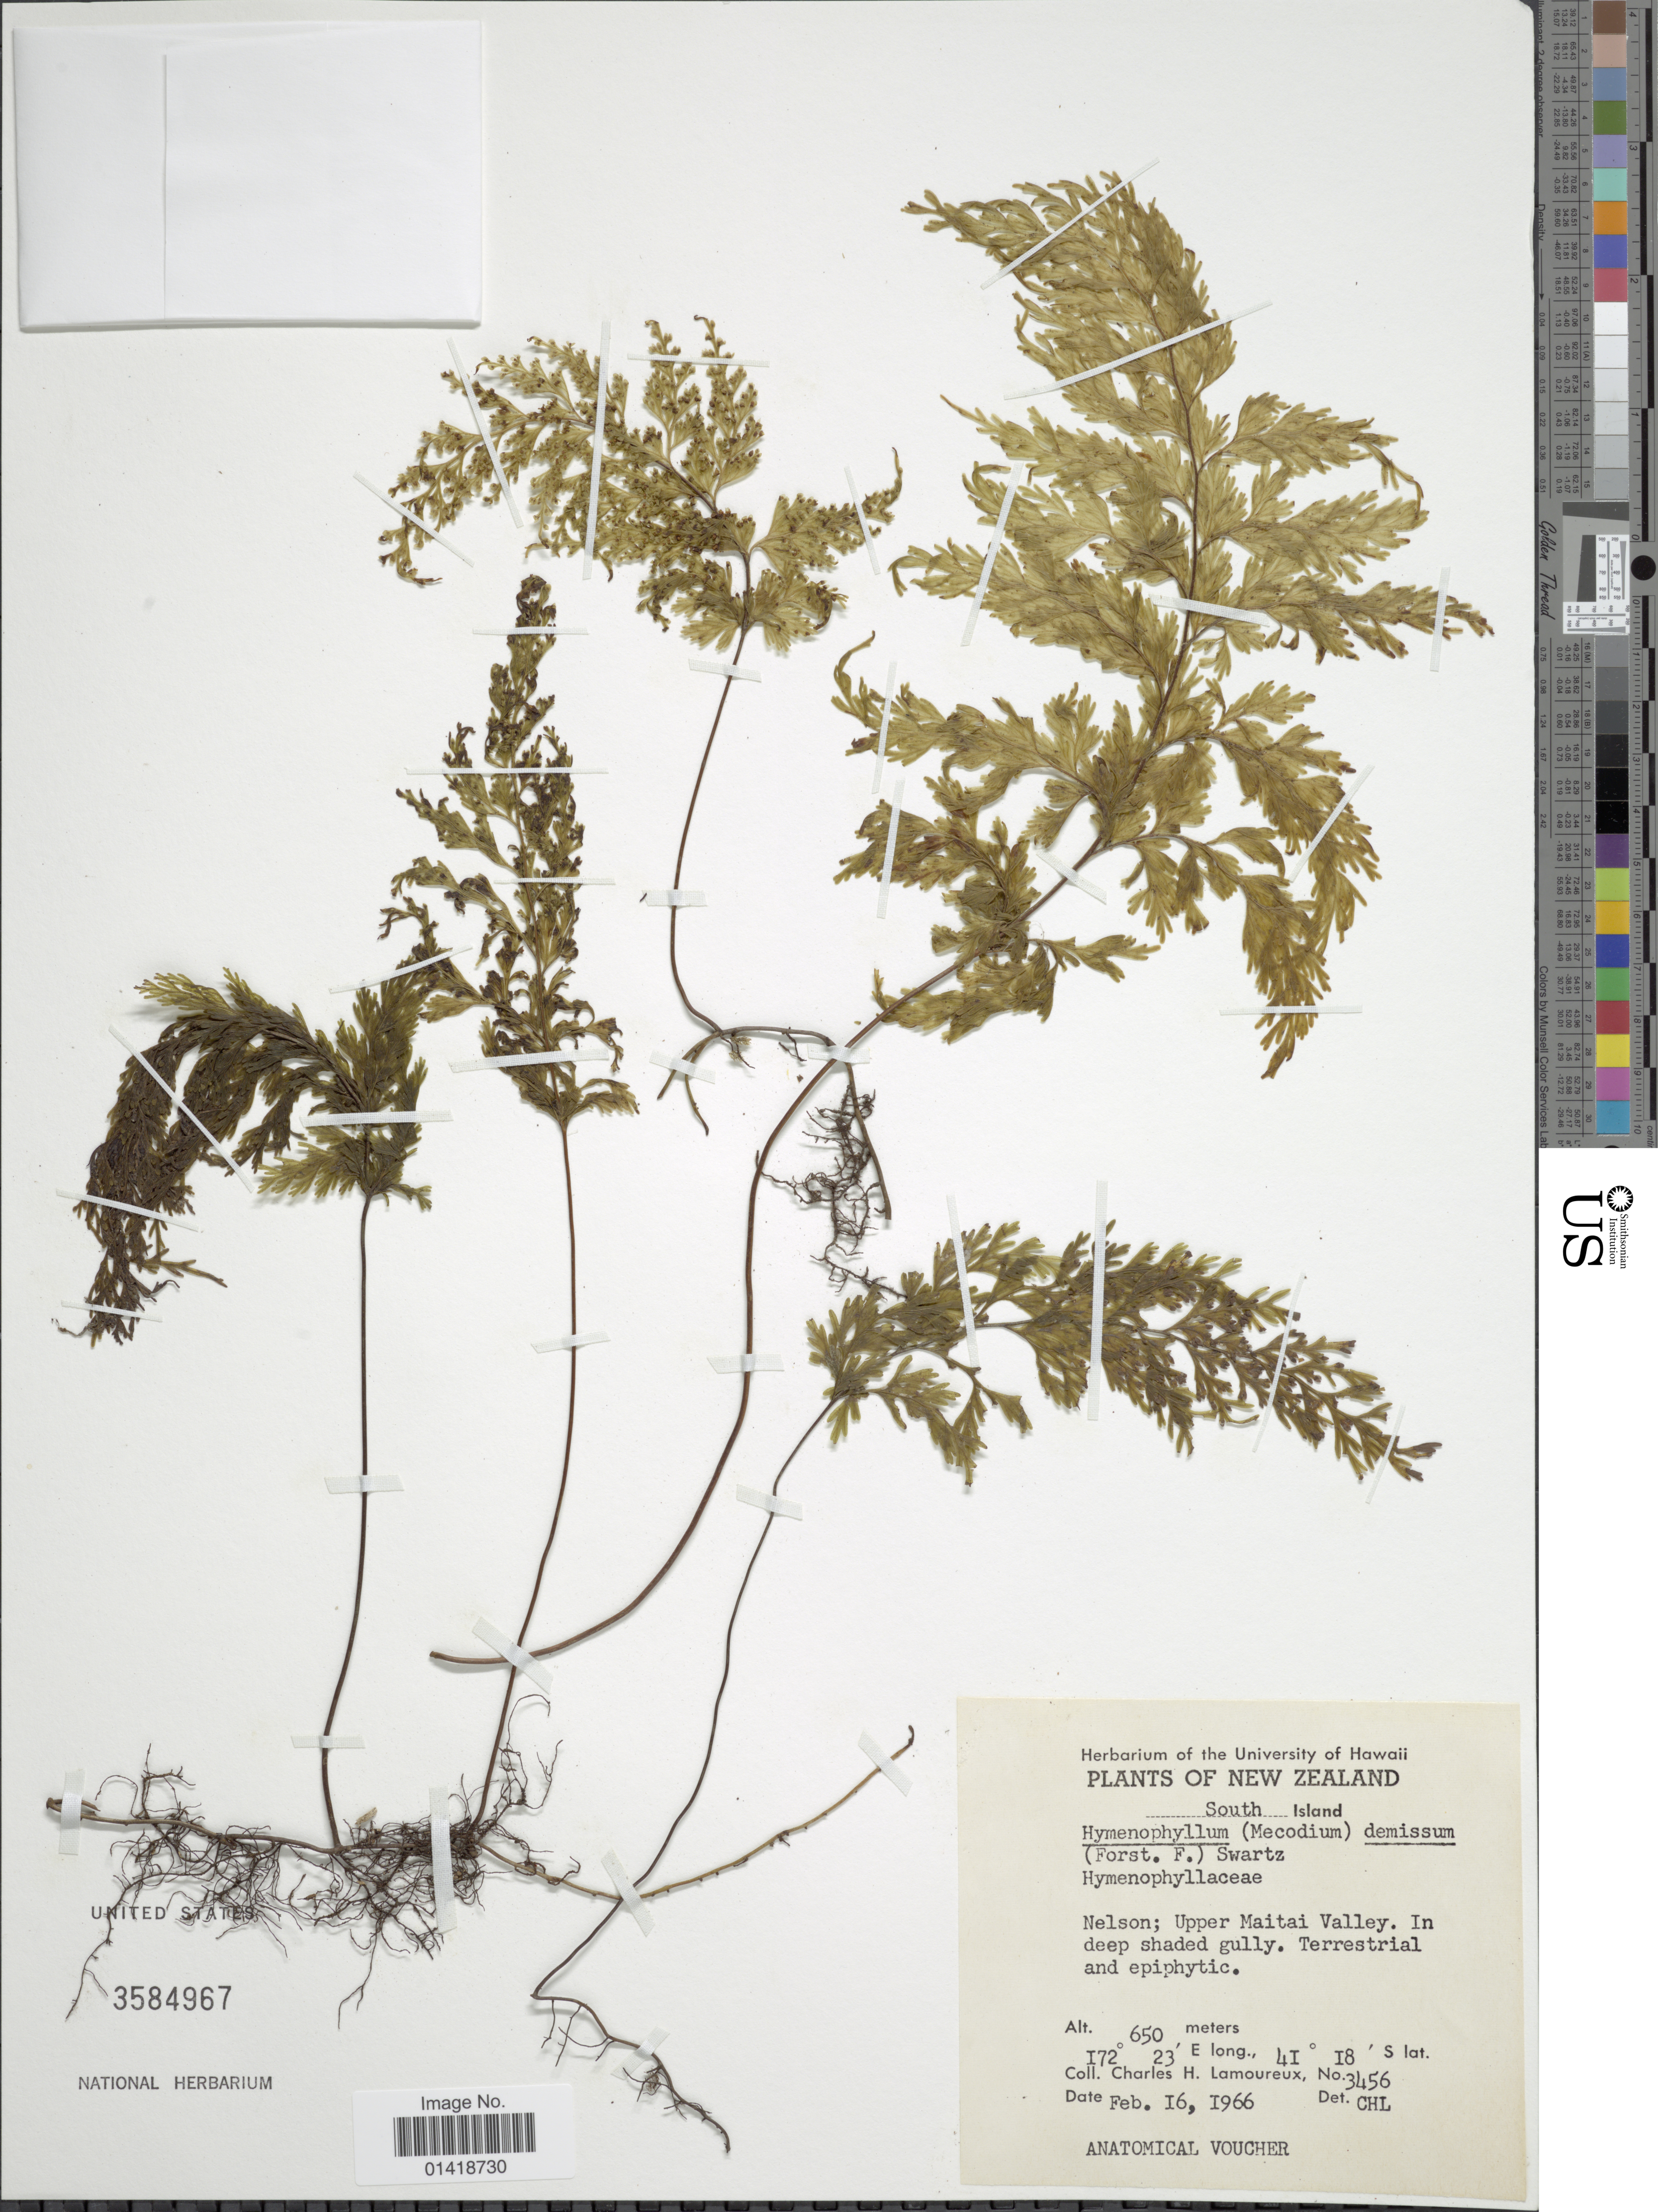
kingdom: Plantae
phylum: Tracheophyta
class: Polypodiopsida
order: Hymenophyllales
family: Hymenophyllaceae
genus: Hymenophyllum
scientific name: Hymenophyllum demissum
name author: Sw.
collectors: C. H. Lamoureux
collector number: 3456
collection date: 1966-02-16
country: New Zealand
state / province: Nelson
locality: Nelson; Upper Maitai Valley. In deep shaded gully. Terrestrial and Epiphyte. South Island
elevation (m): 650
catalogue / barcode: US 3584967